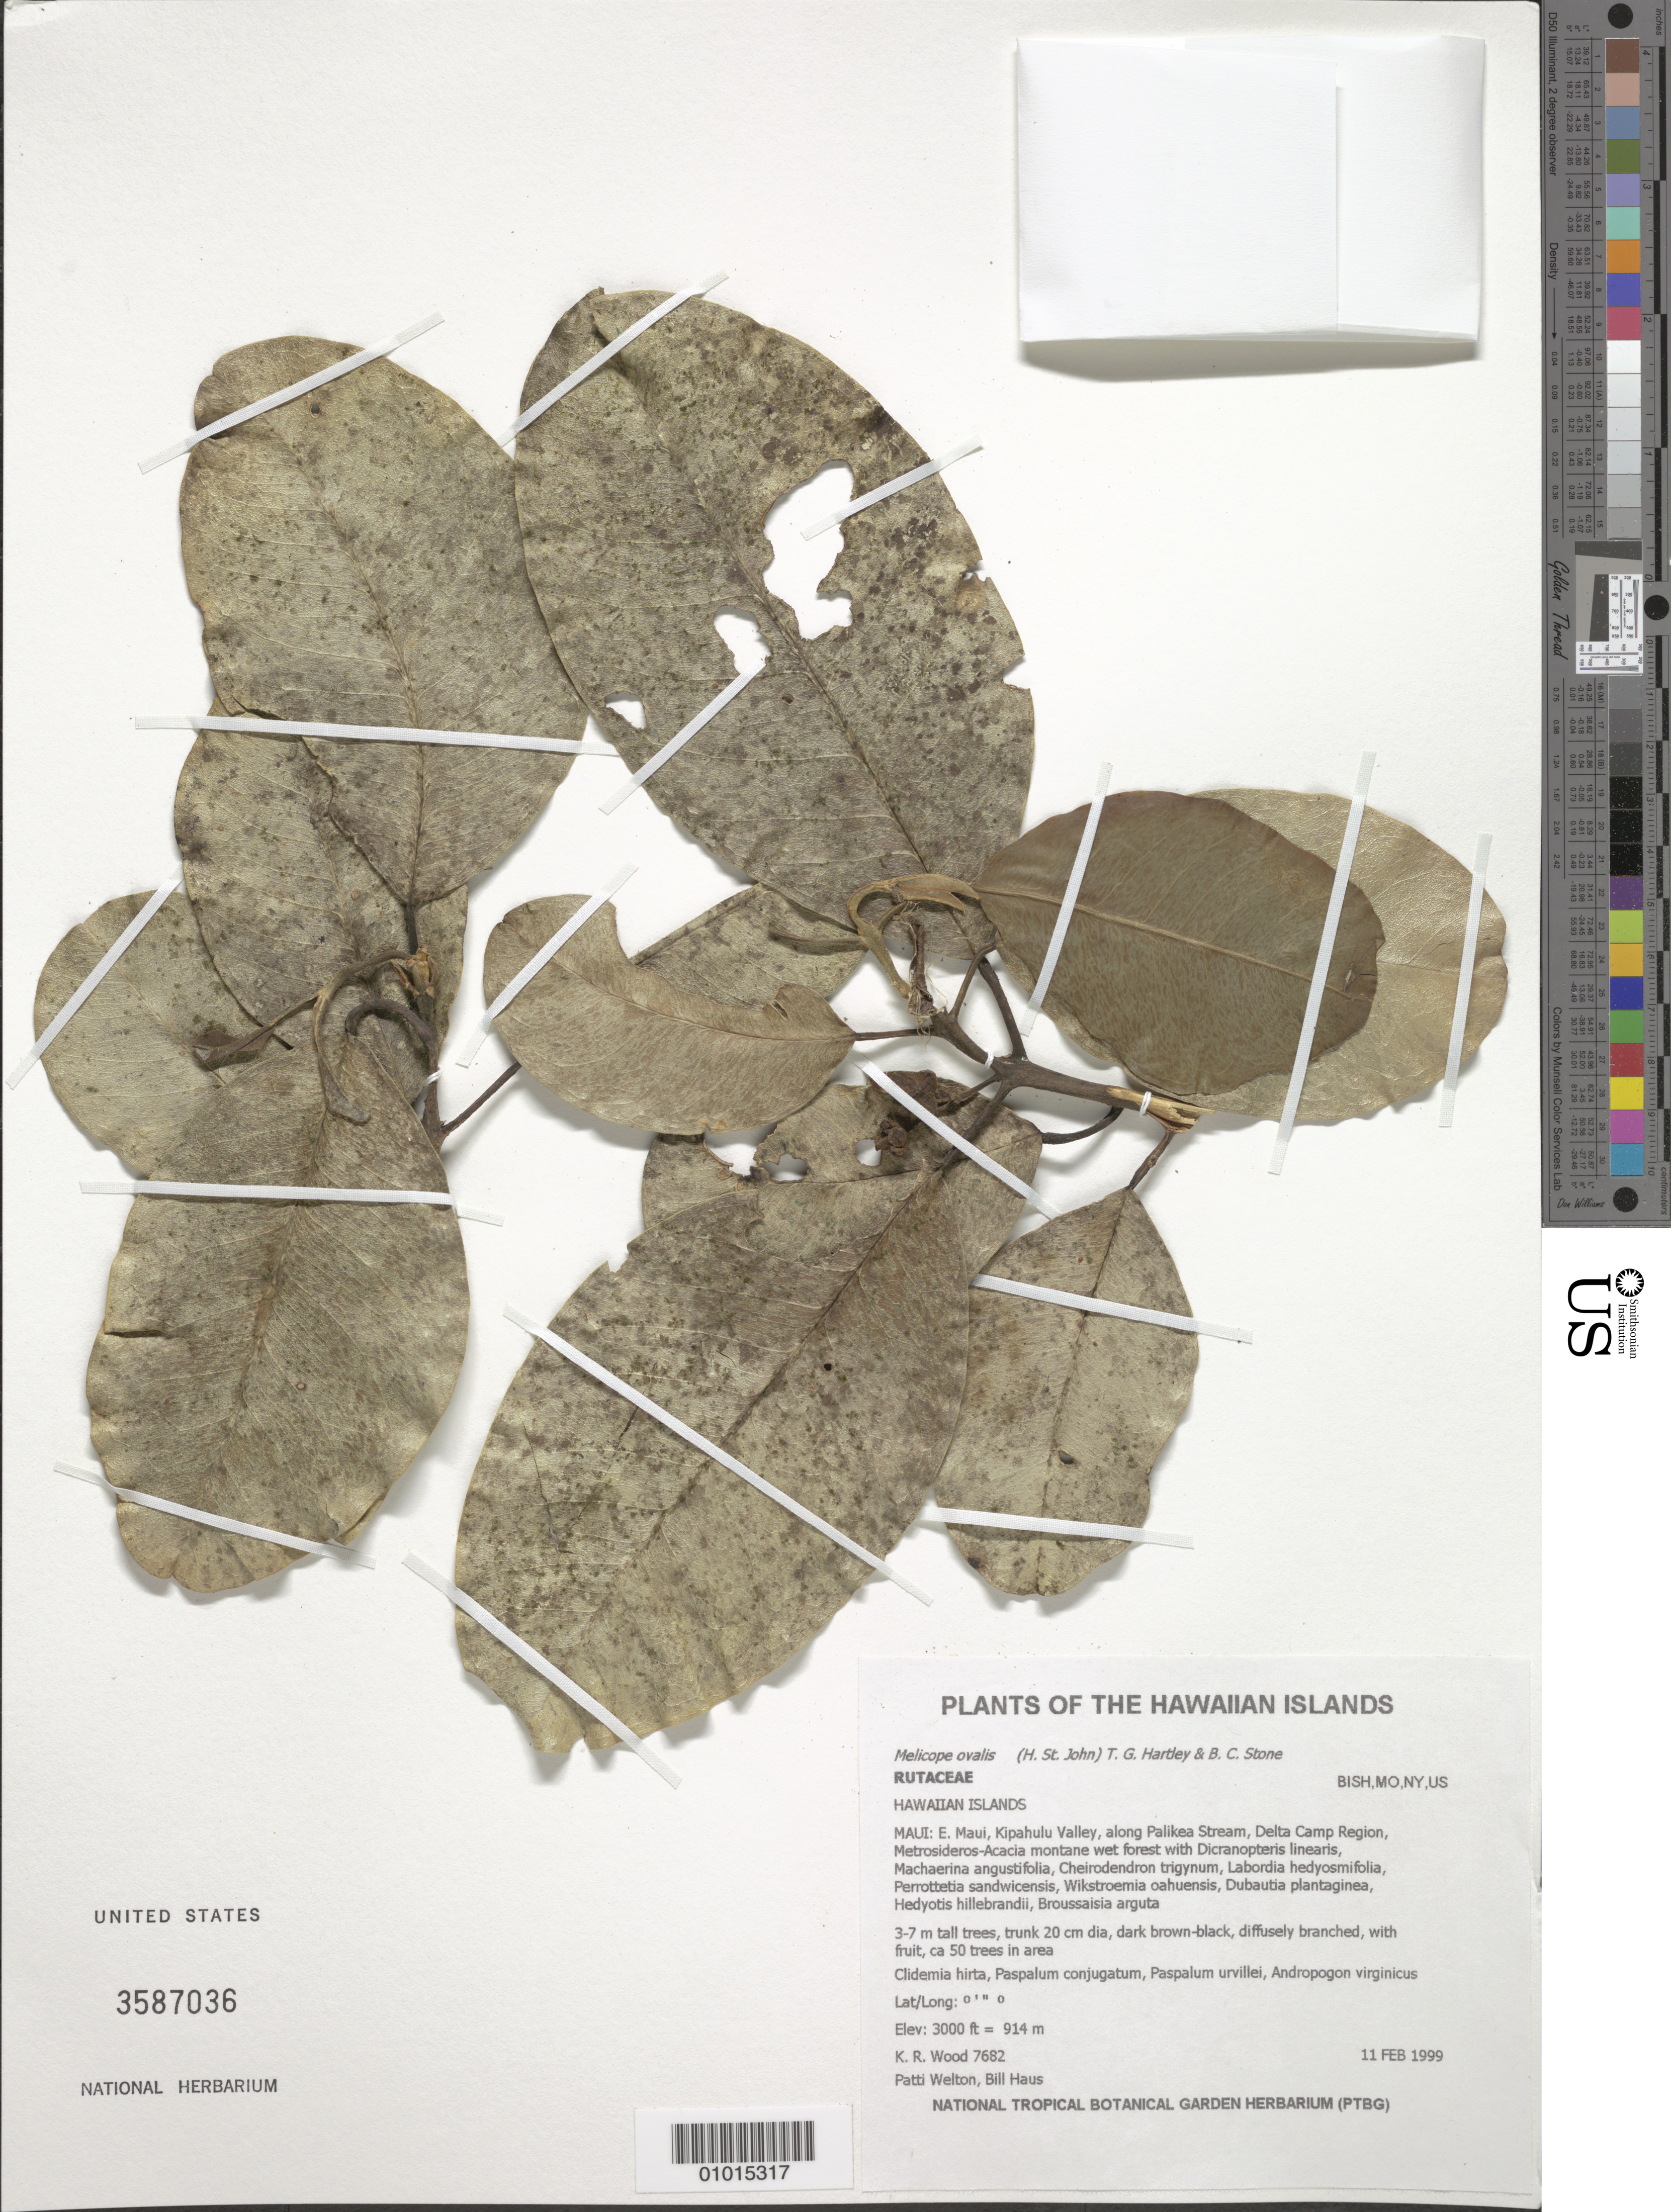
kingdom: Plantae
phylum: Tracheophyta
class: Magnoliopsida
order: Sapindales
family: Rutaceae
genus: Melicope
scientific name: Melicope ovalis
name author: (H. St. John) T.G. Hartley & B.C. Stone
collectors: K. R. Wood, P. Welton & B. Haus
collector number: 7682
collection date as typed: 11 Feb 1999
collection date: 1999-02-11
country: United States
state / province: Hawaii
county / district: Maui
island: Maui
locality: E Maui, Kipahulu Valley, along Palikea Stream, Delta Camp Region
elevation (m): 914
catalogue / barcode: US 3587036